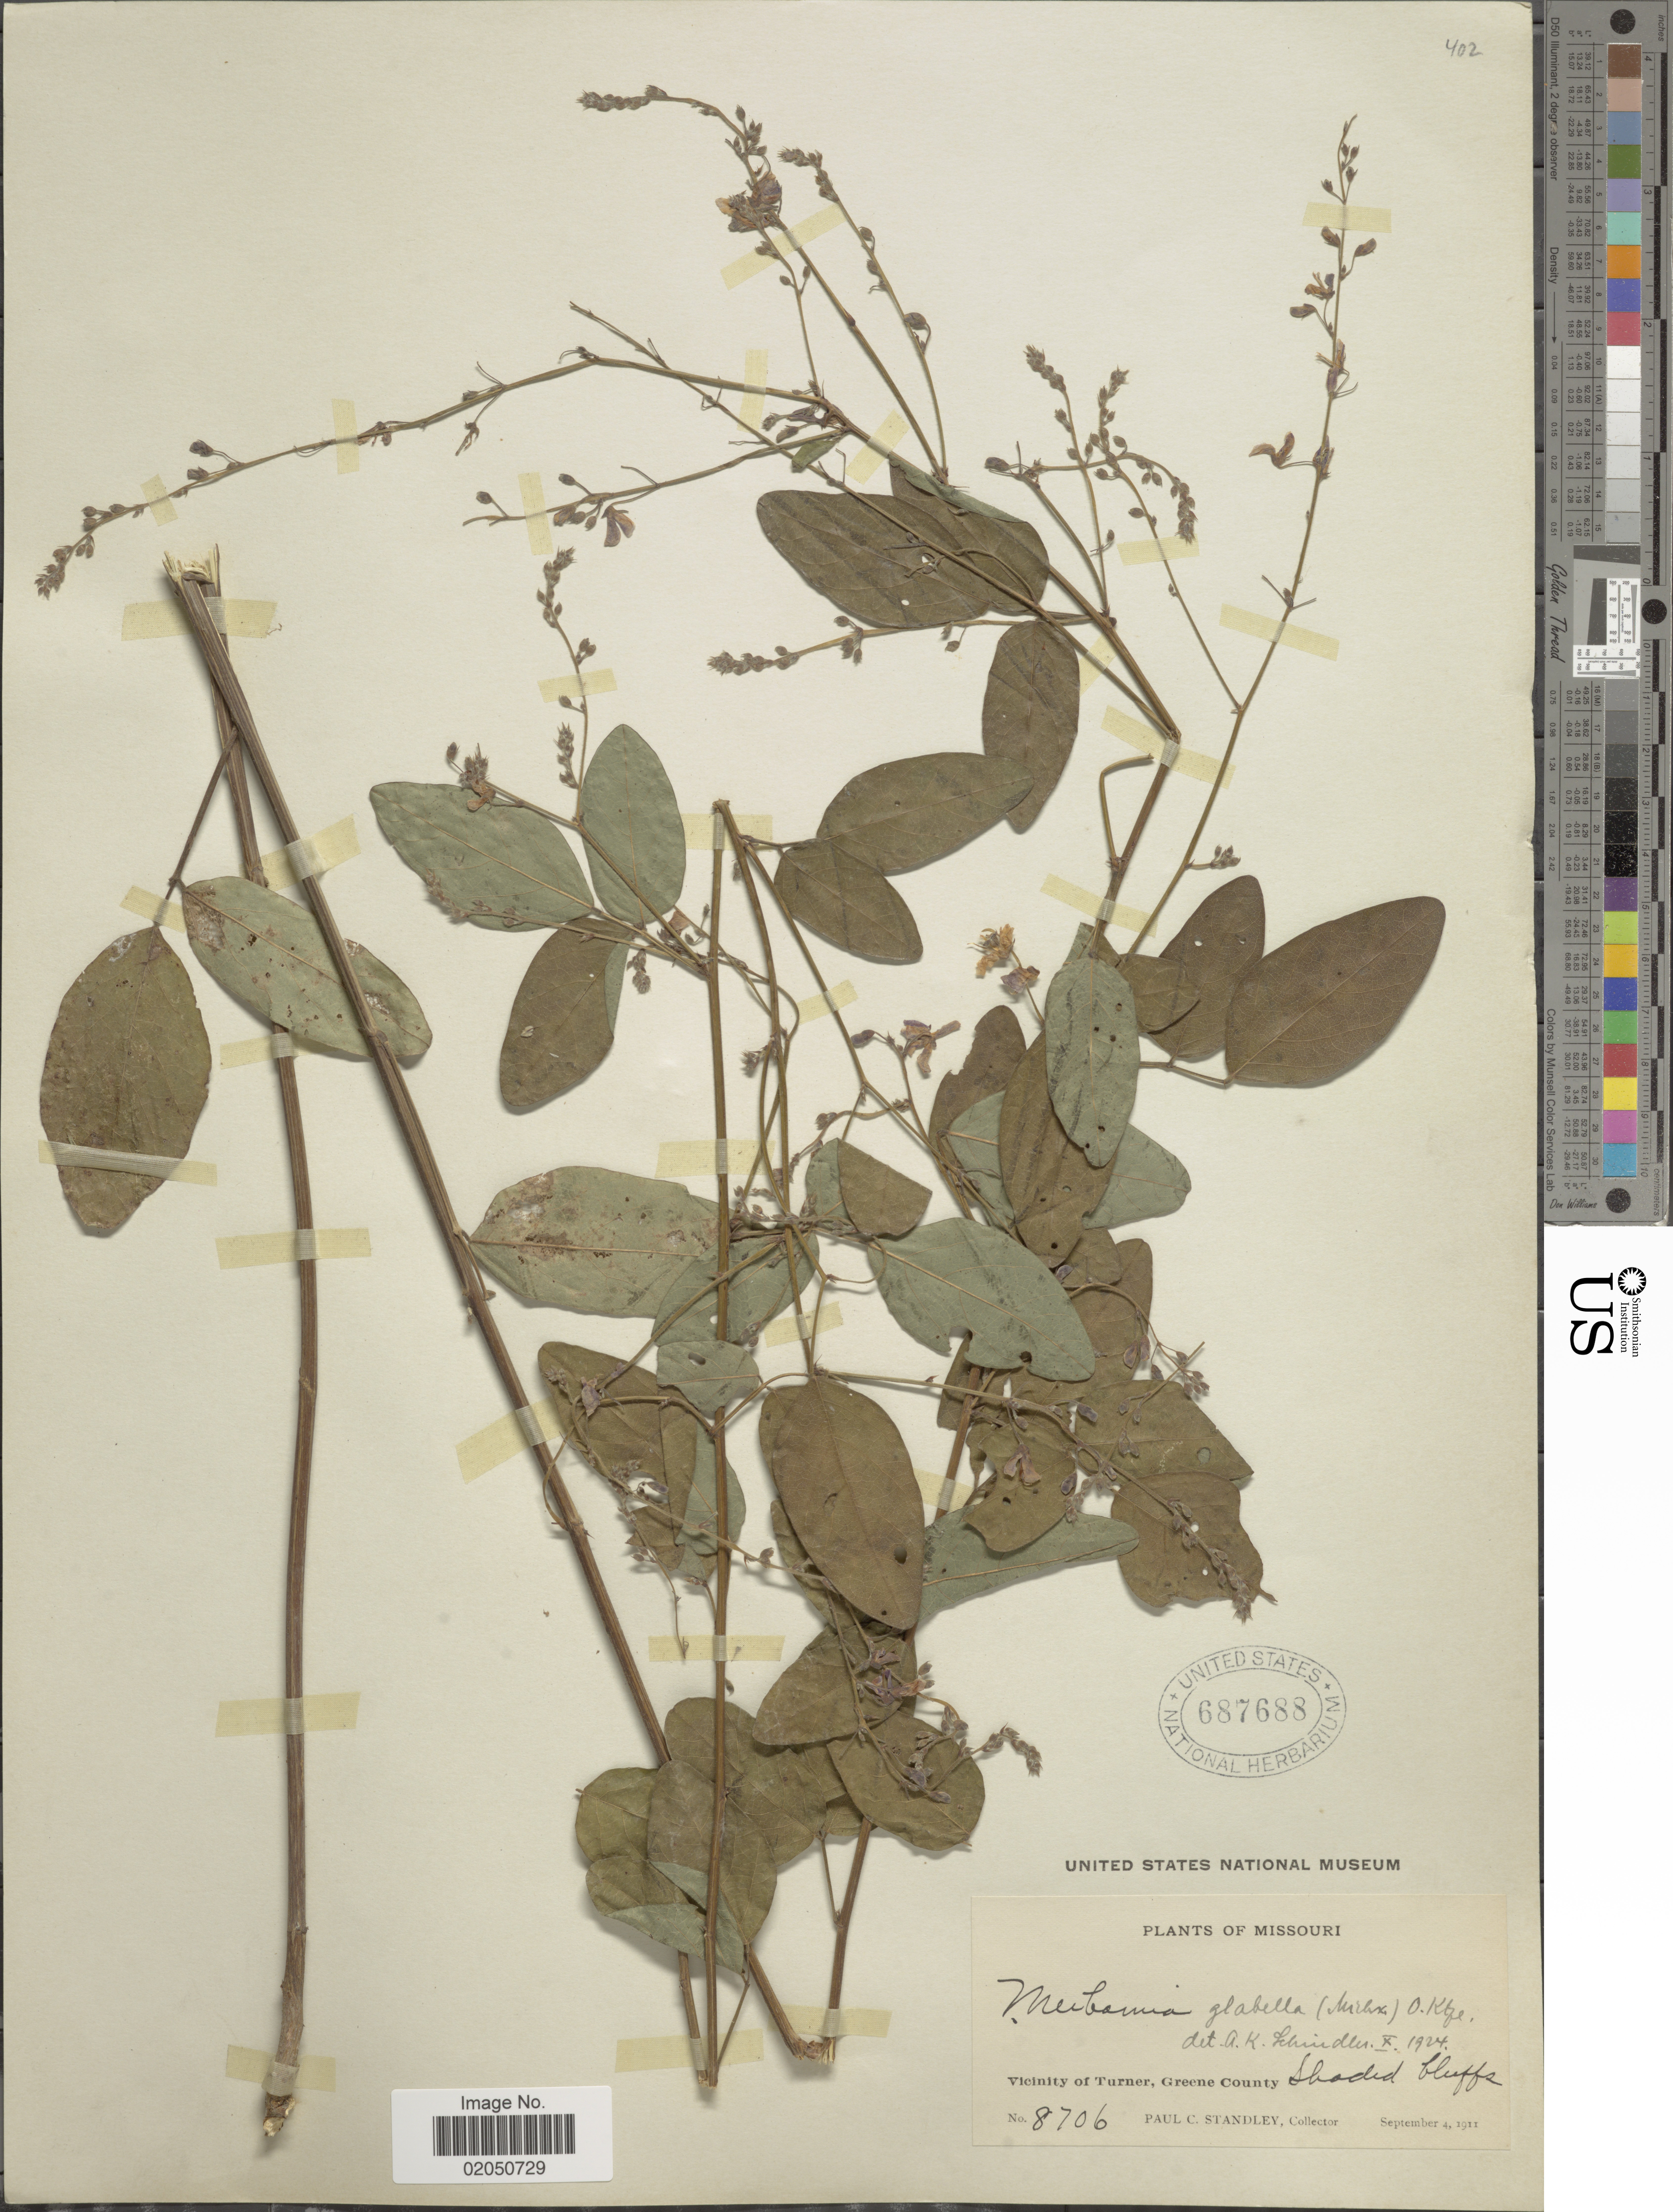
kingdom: Plantae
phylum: Tracheophyta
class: Magnoliopsida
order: Fabales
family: Fabaceae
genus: Desmodium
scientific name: Desmodium glabellum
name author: (Michx.) DC.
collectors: P. C. Standley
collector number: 8706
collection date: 1911-09-04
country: United States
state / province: Missouri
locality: Vicinity of Turner, Greene County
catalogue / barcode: US 687688